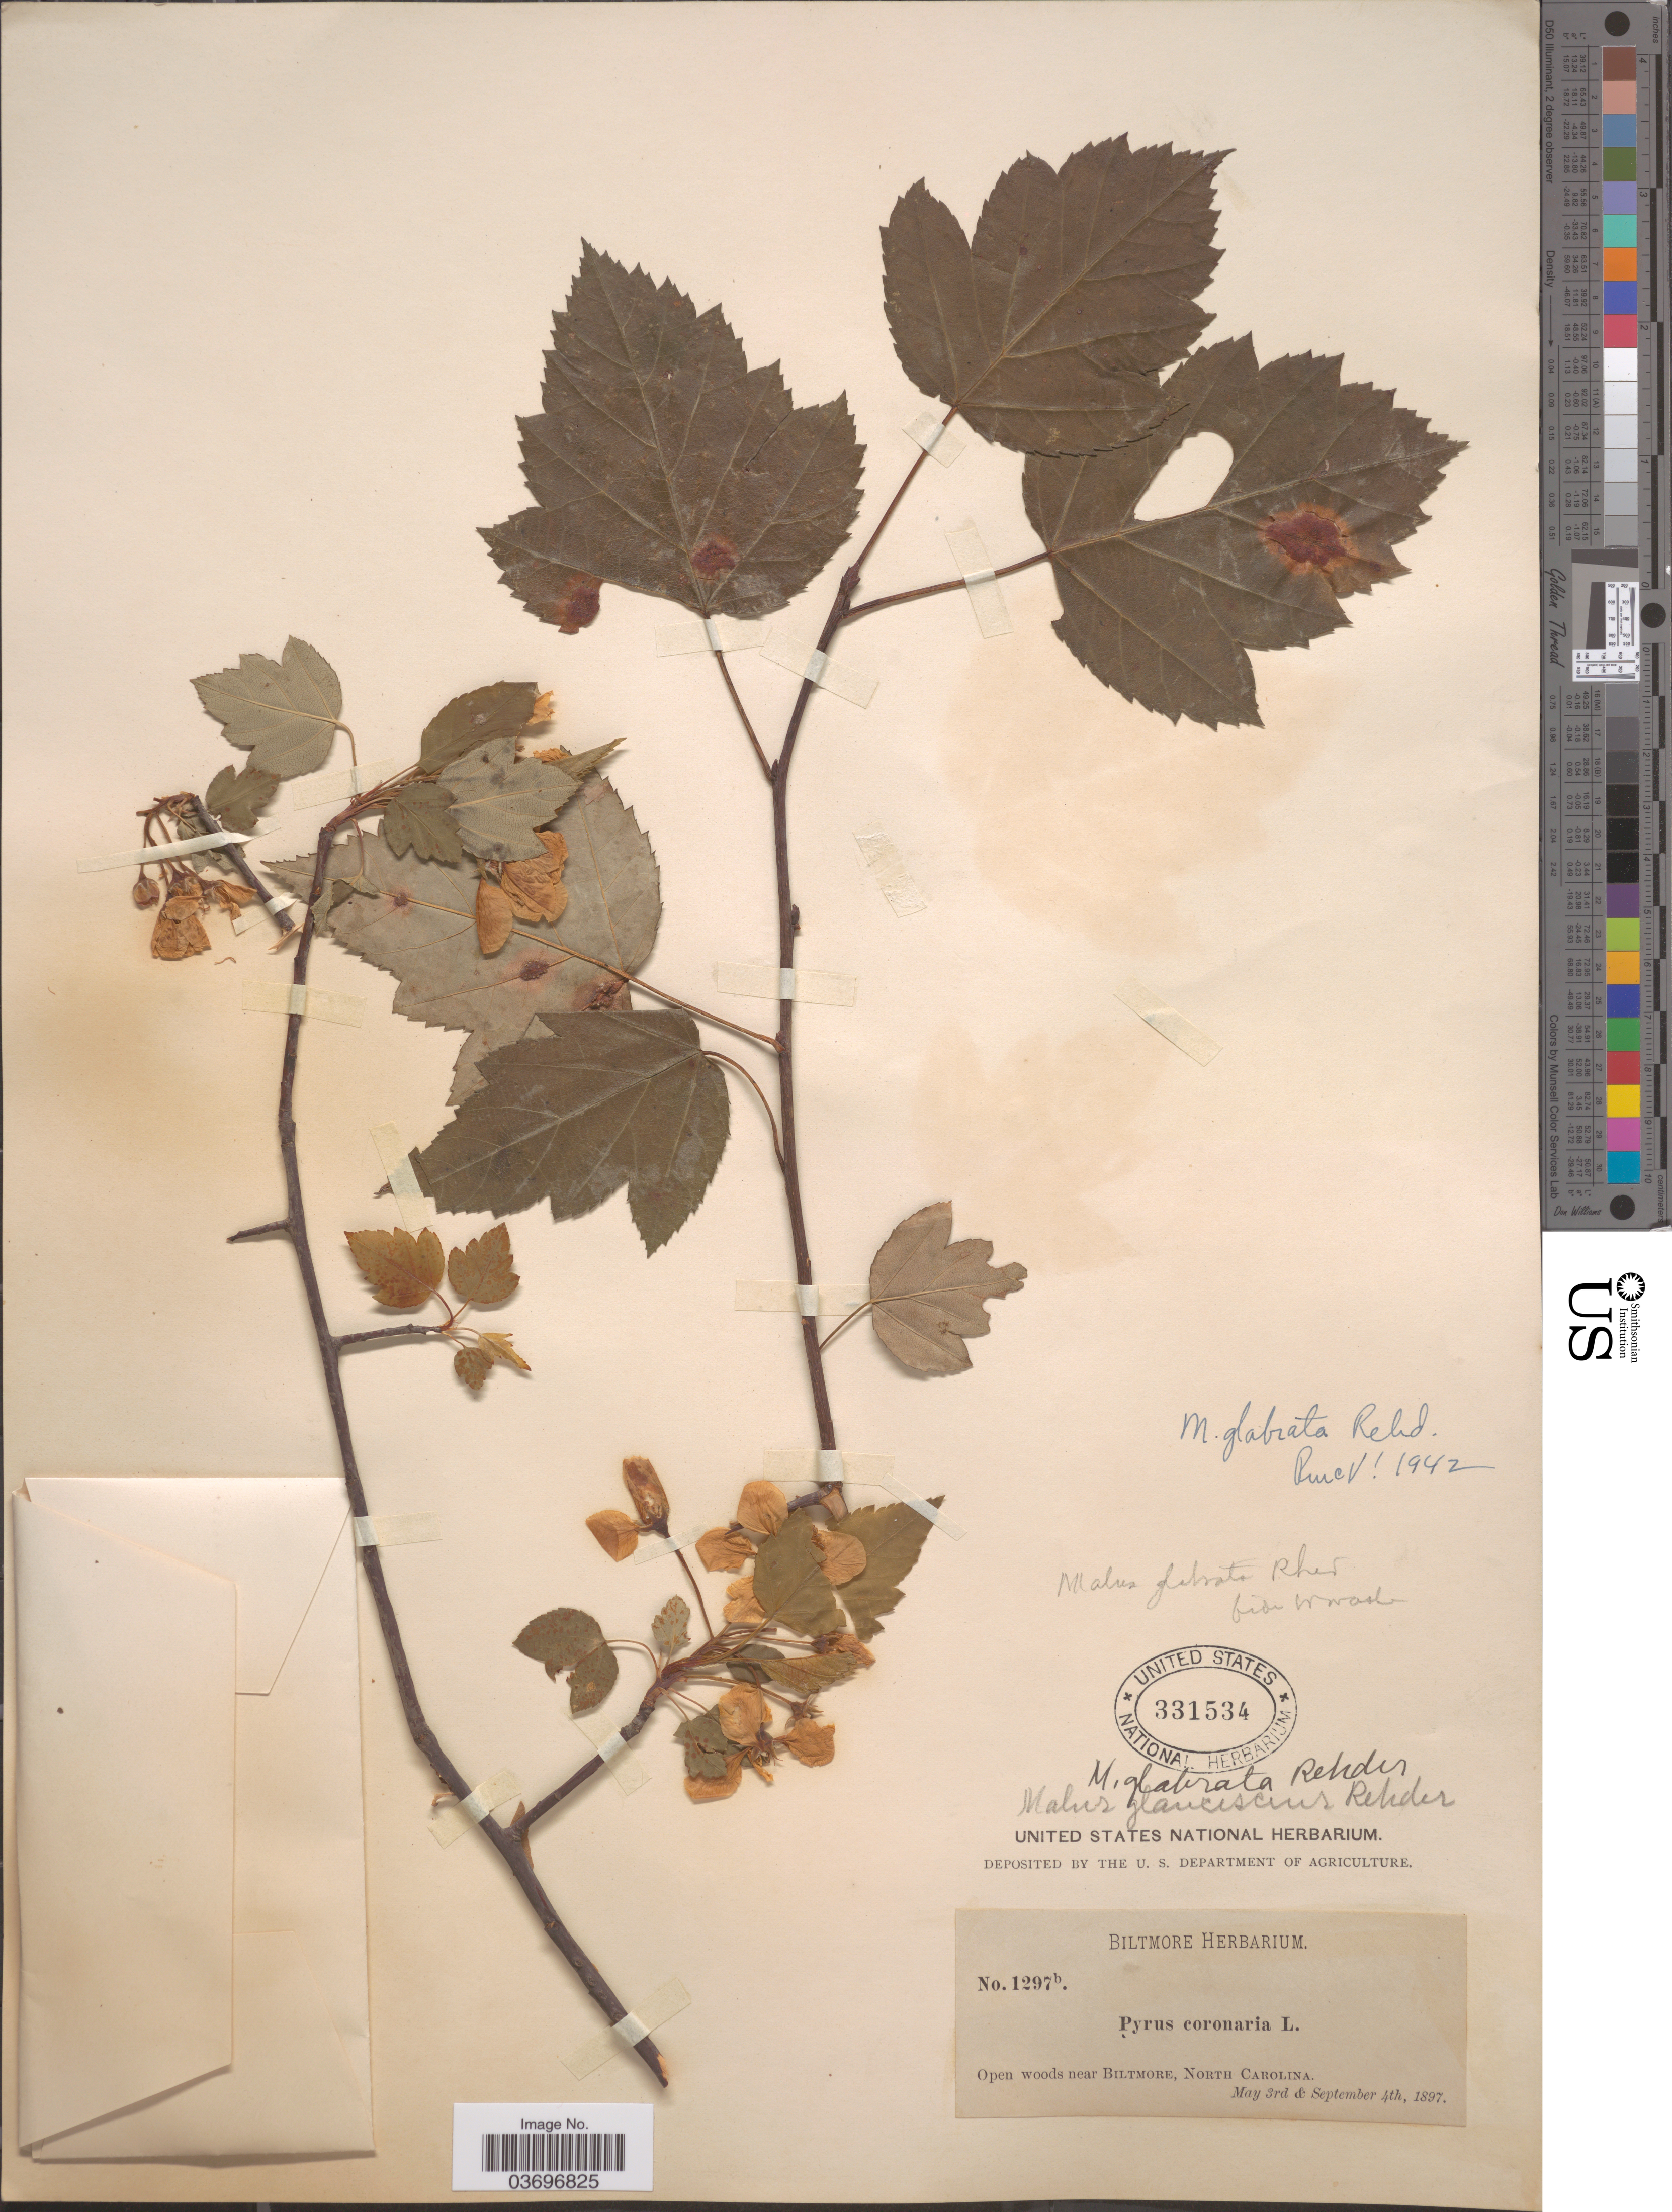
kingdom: Plantae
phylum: Tracheophyta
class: Magnoliopsida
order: Rosales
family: Rosaceae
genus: Malus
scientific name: Malus glabrata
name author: Rehder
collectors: ex herb. Biltmore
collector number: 1297b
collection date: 1897-05-03/1897-09-04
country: United States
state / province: North Carolina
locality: Open woods near Biltmore.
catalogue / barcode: US 331534